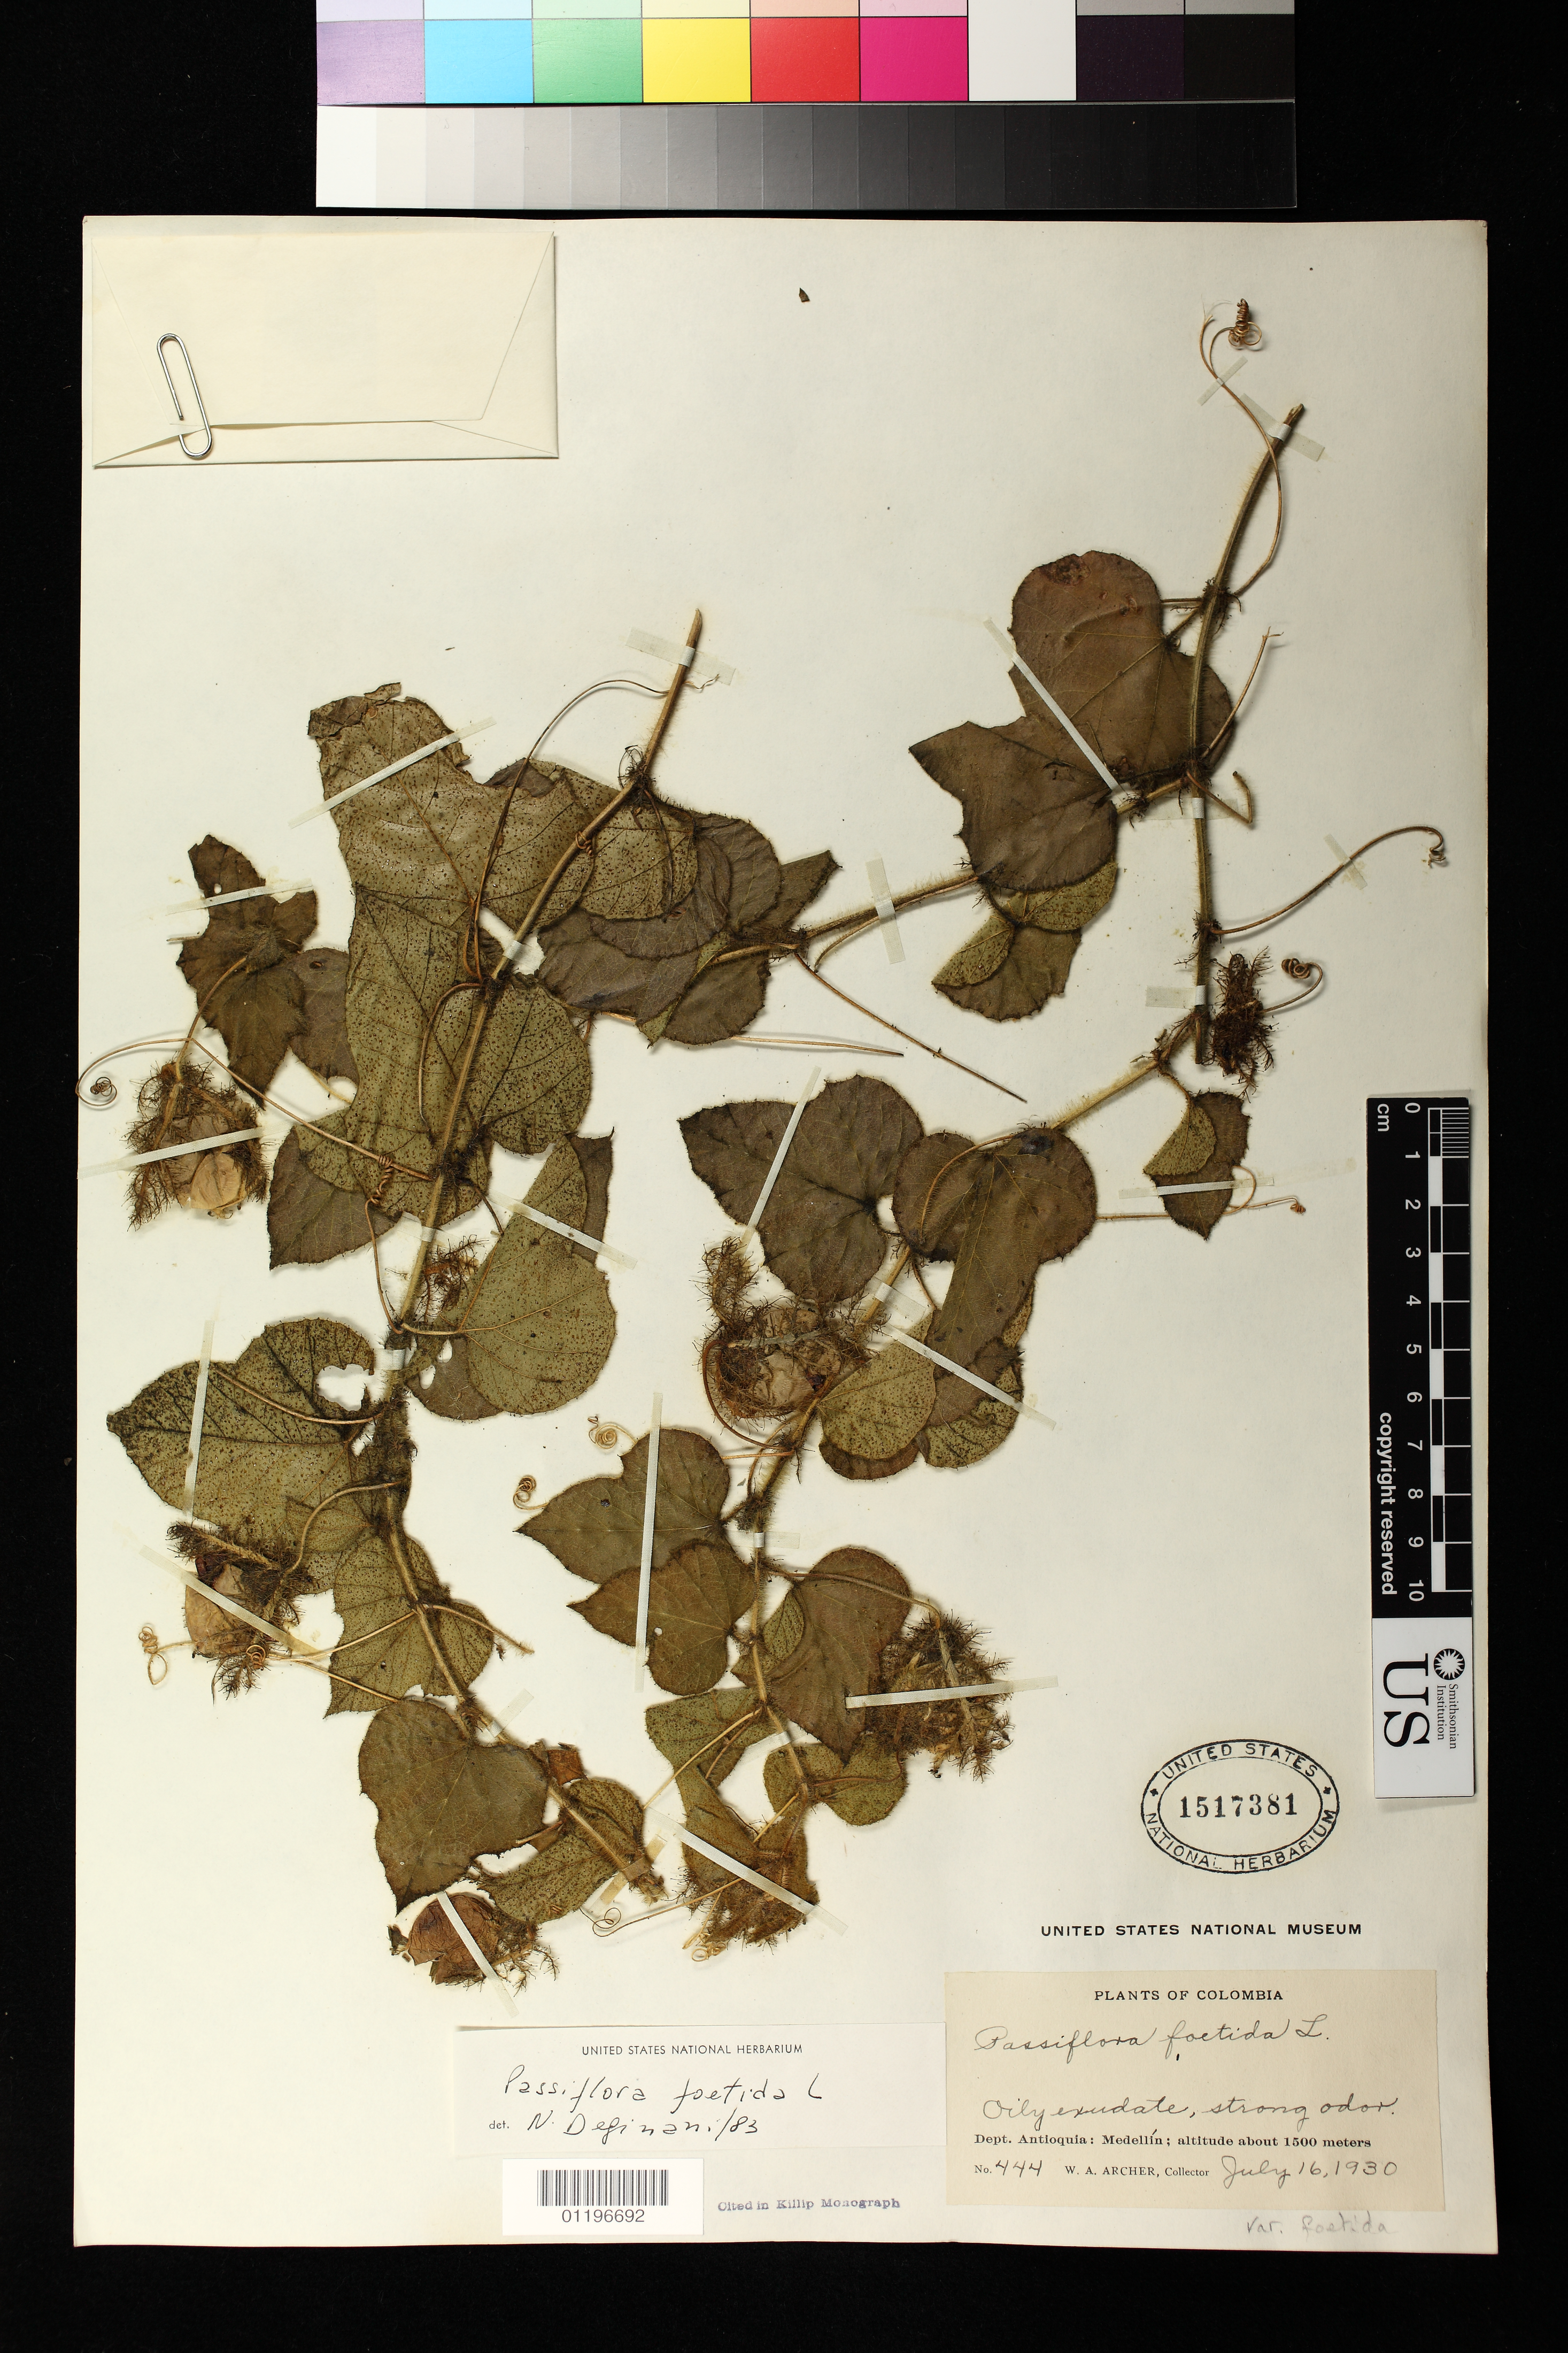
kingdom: Plantae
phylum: Tracheophyta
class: Magnoliopsida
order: Malpighiales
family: Passifloraceae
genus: Passiflora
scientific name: Passiflora foetida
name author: L.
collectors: W. A. Archer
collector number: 444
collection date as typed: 16 Jul 1930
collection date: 1930-07-16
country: Colombia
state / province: Antioquia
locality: Dept. Antioquia: Medellin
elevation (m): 1500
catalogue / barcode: US 1517381